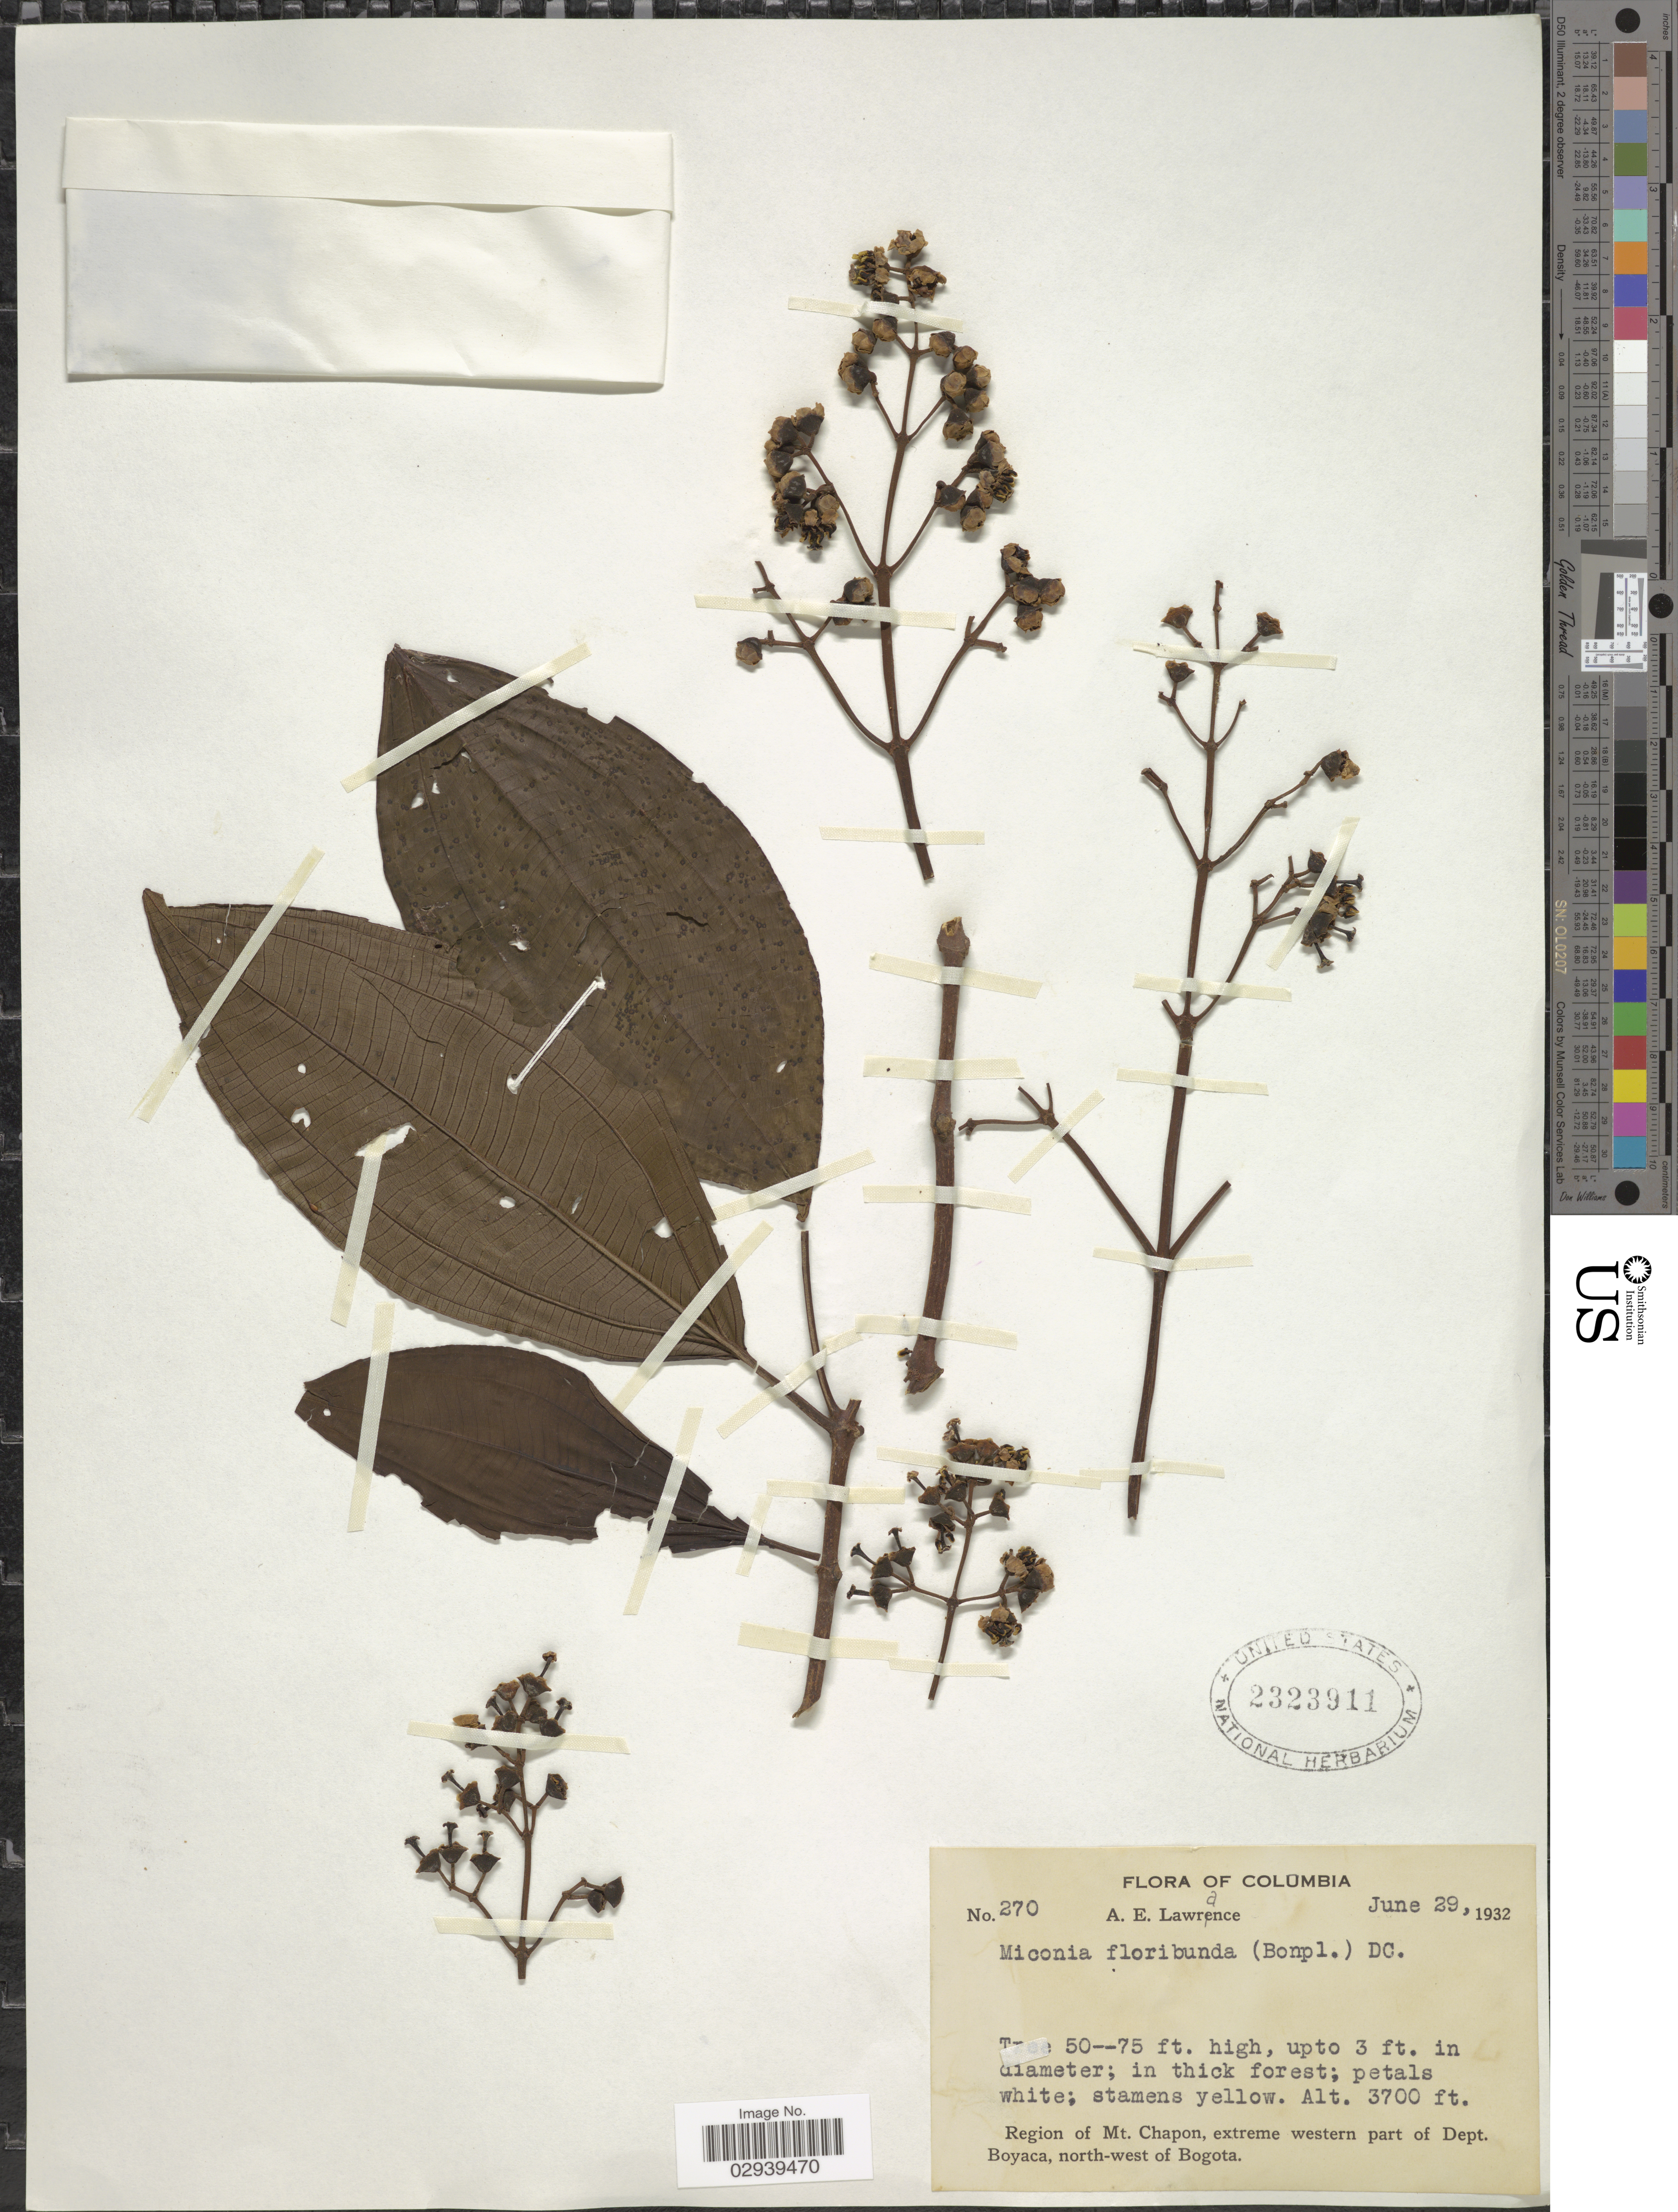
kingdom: Plantae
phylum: Tracheophyta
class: Magnoliopsida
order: Myrtales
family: Melastomataceae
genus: Miconia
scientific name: Miconia floribunda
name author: (Bonpl.) DC.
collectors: A. Lawrance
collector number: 270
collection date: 1932-06-29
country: Colombia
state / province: Boyacá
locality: Region of Mt. Chapon, extreme western part of Dept. Boyaca, north-west of Bogota.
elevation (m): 1128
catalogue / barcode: US 2323911